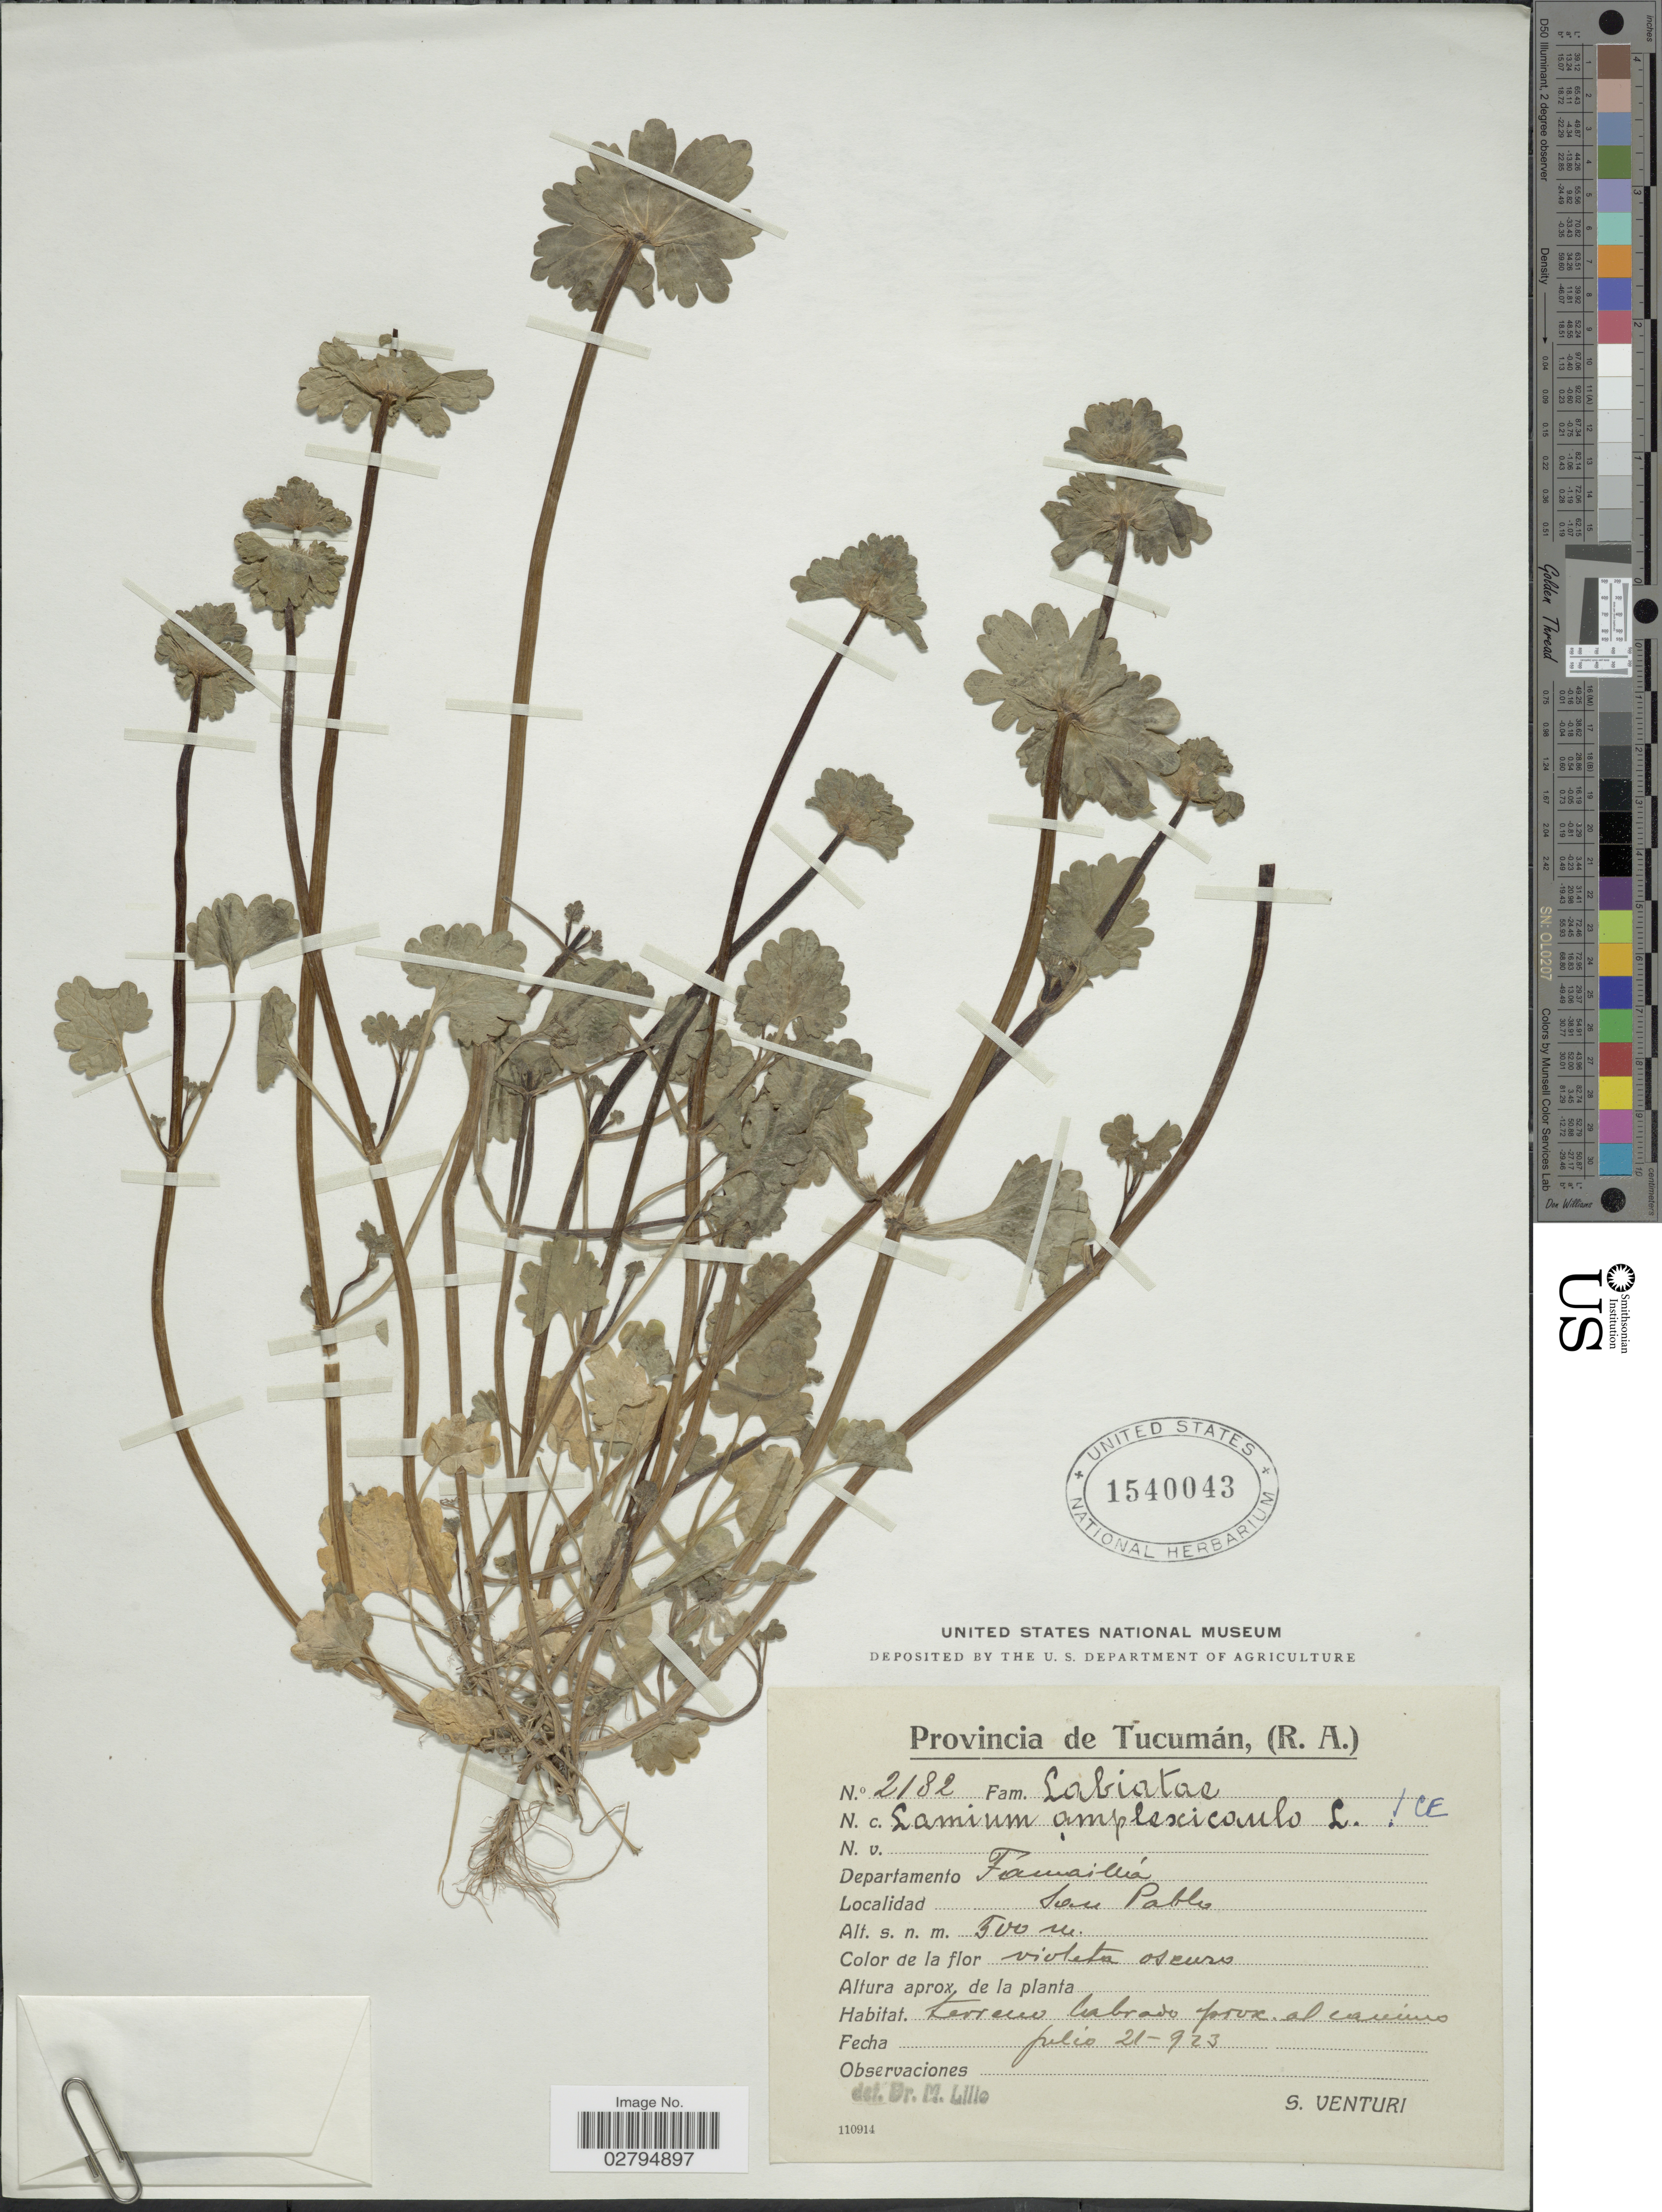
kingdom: Plantae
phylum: Tracheophyta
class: Magnoliopsida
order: Lamiales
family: Lamiaceae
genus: Lamium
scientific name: Lamium amplexicaule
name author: L.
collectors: S. Venturi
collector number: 2182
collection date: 1923-07-21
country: Argentina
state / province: Tucuman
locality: (R.A.) Departamento Famailla. San Pablo.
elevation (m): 500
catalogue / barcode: US 1540043